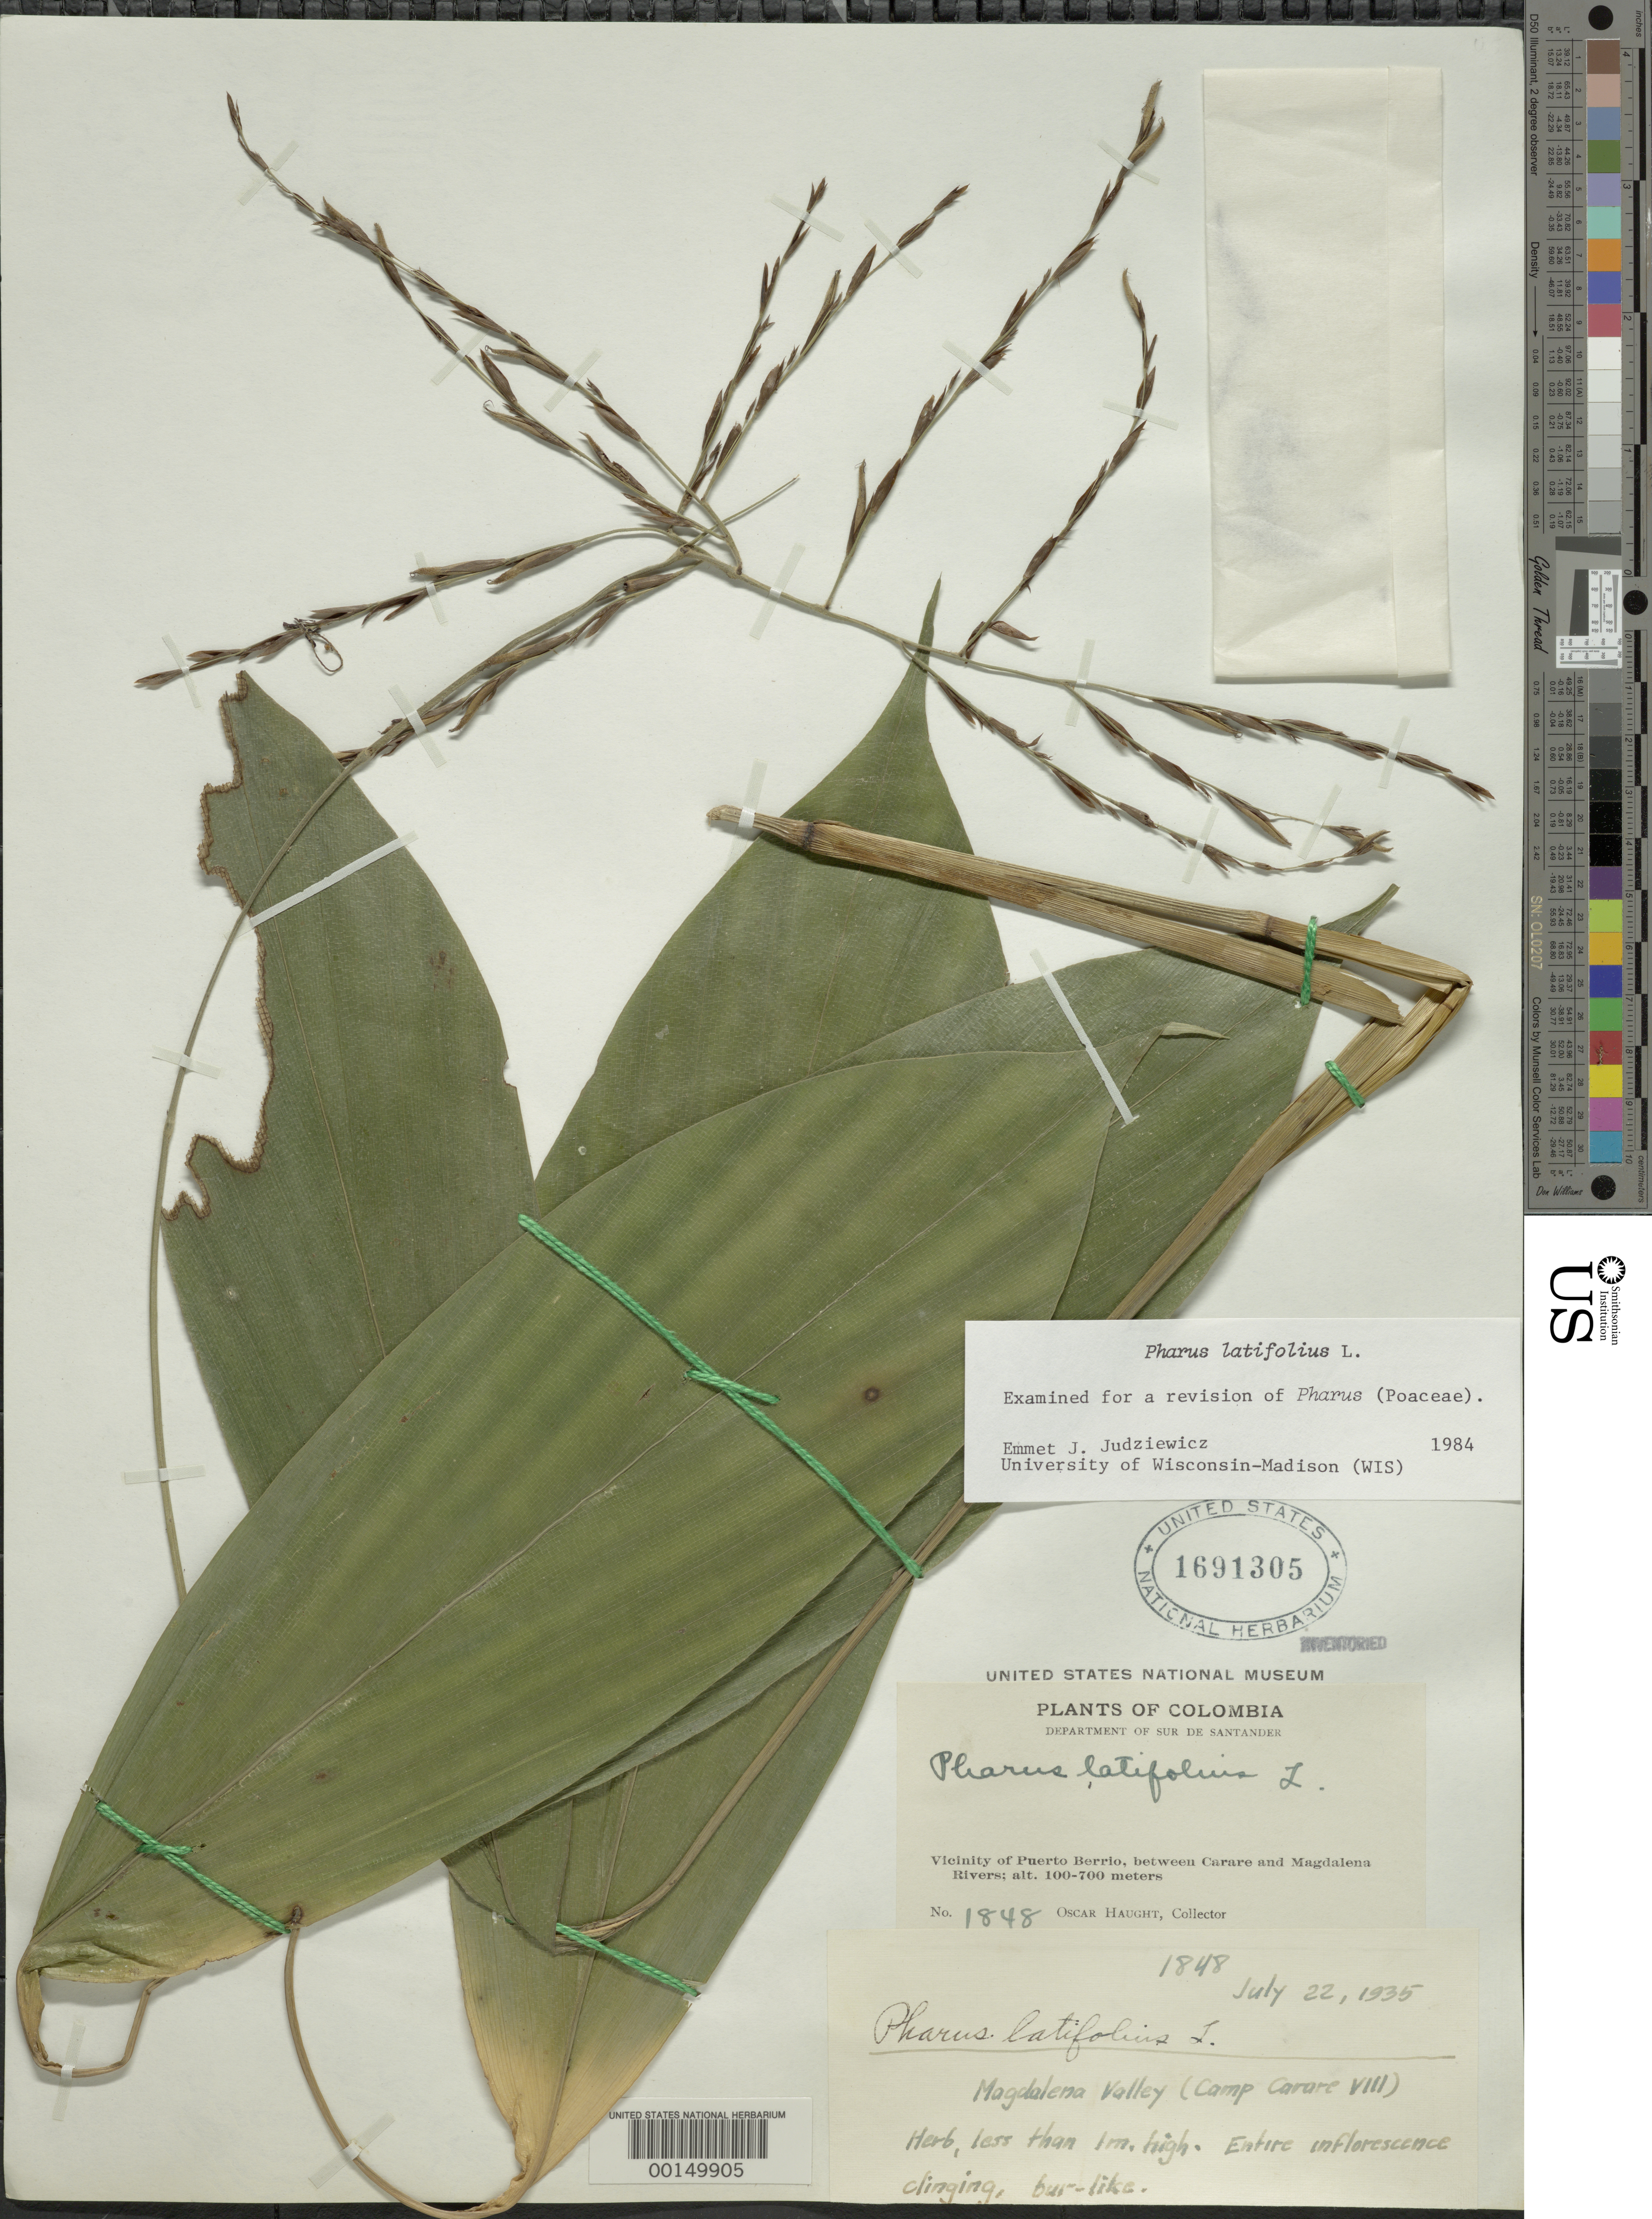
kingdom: Plantae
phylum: Tracheophyta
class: Liliopsida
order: Poales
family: Poaceae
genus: Pharus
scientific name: Pharus latifolius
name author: L.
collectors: O. L. Haught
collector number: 1848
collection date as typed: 22 Jul 1935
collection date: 1935-07-22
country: Colombia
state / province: Santander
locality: Puerto Berrio, Carare/Magdalena Rivers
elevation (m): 100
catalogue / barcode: US 1691305